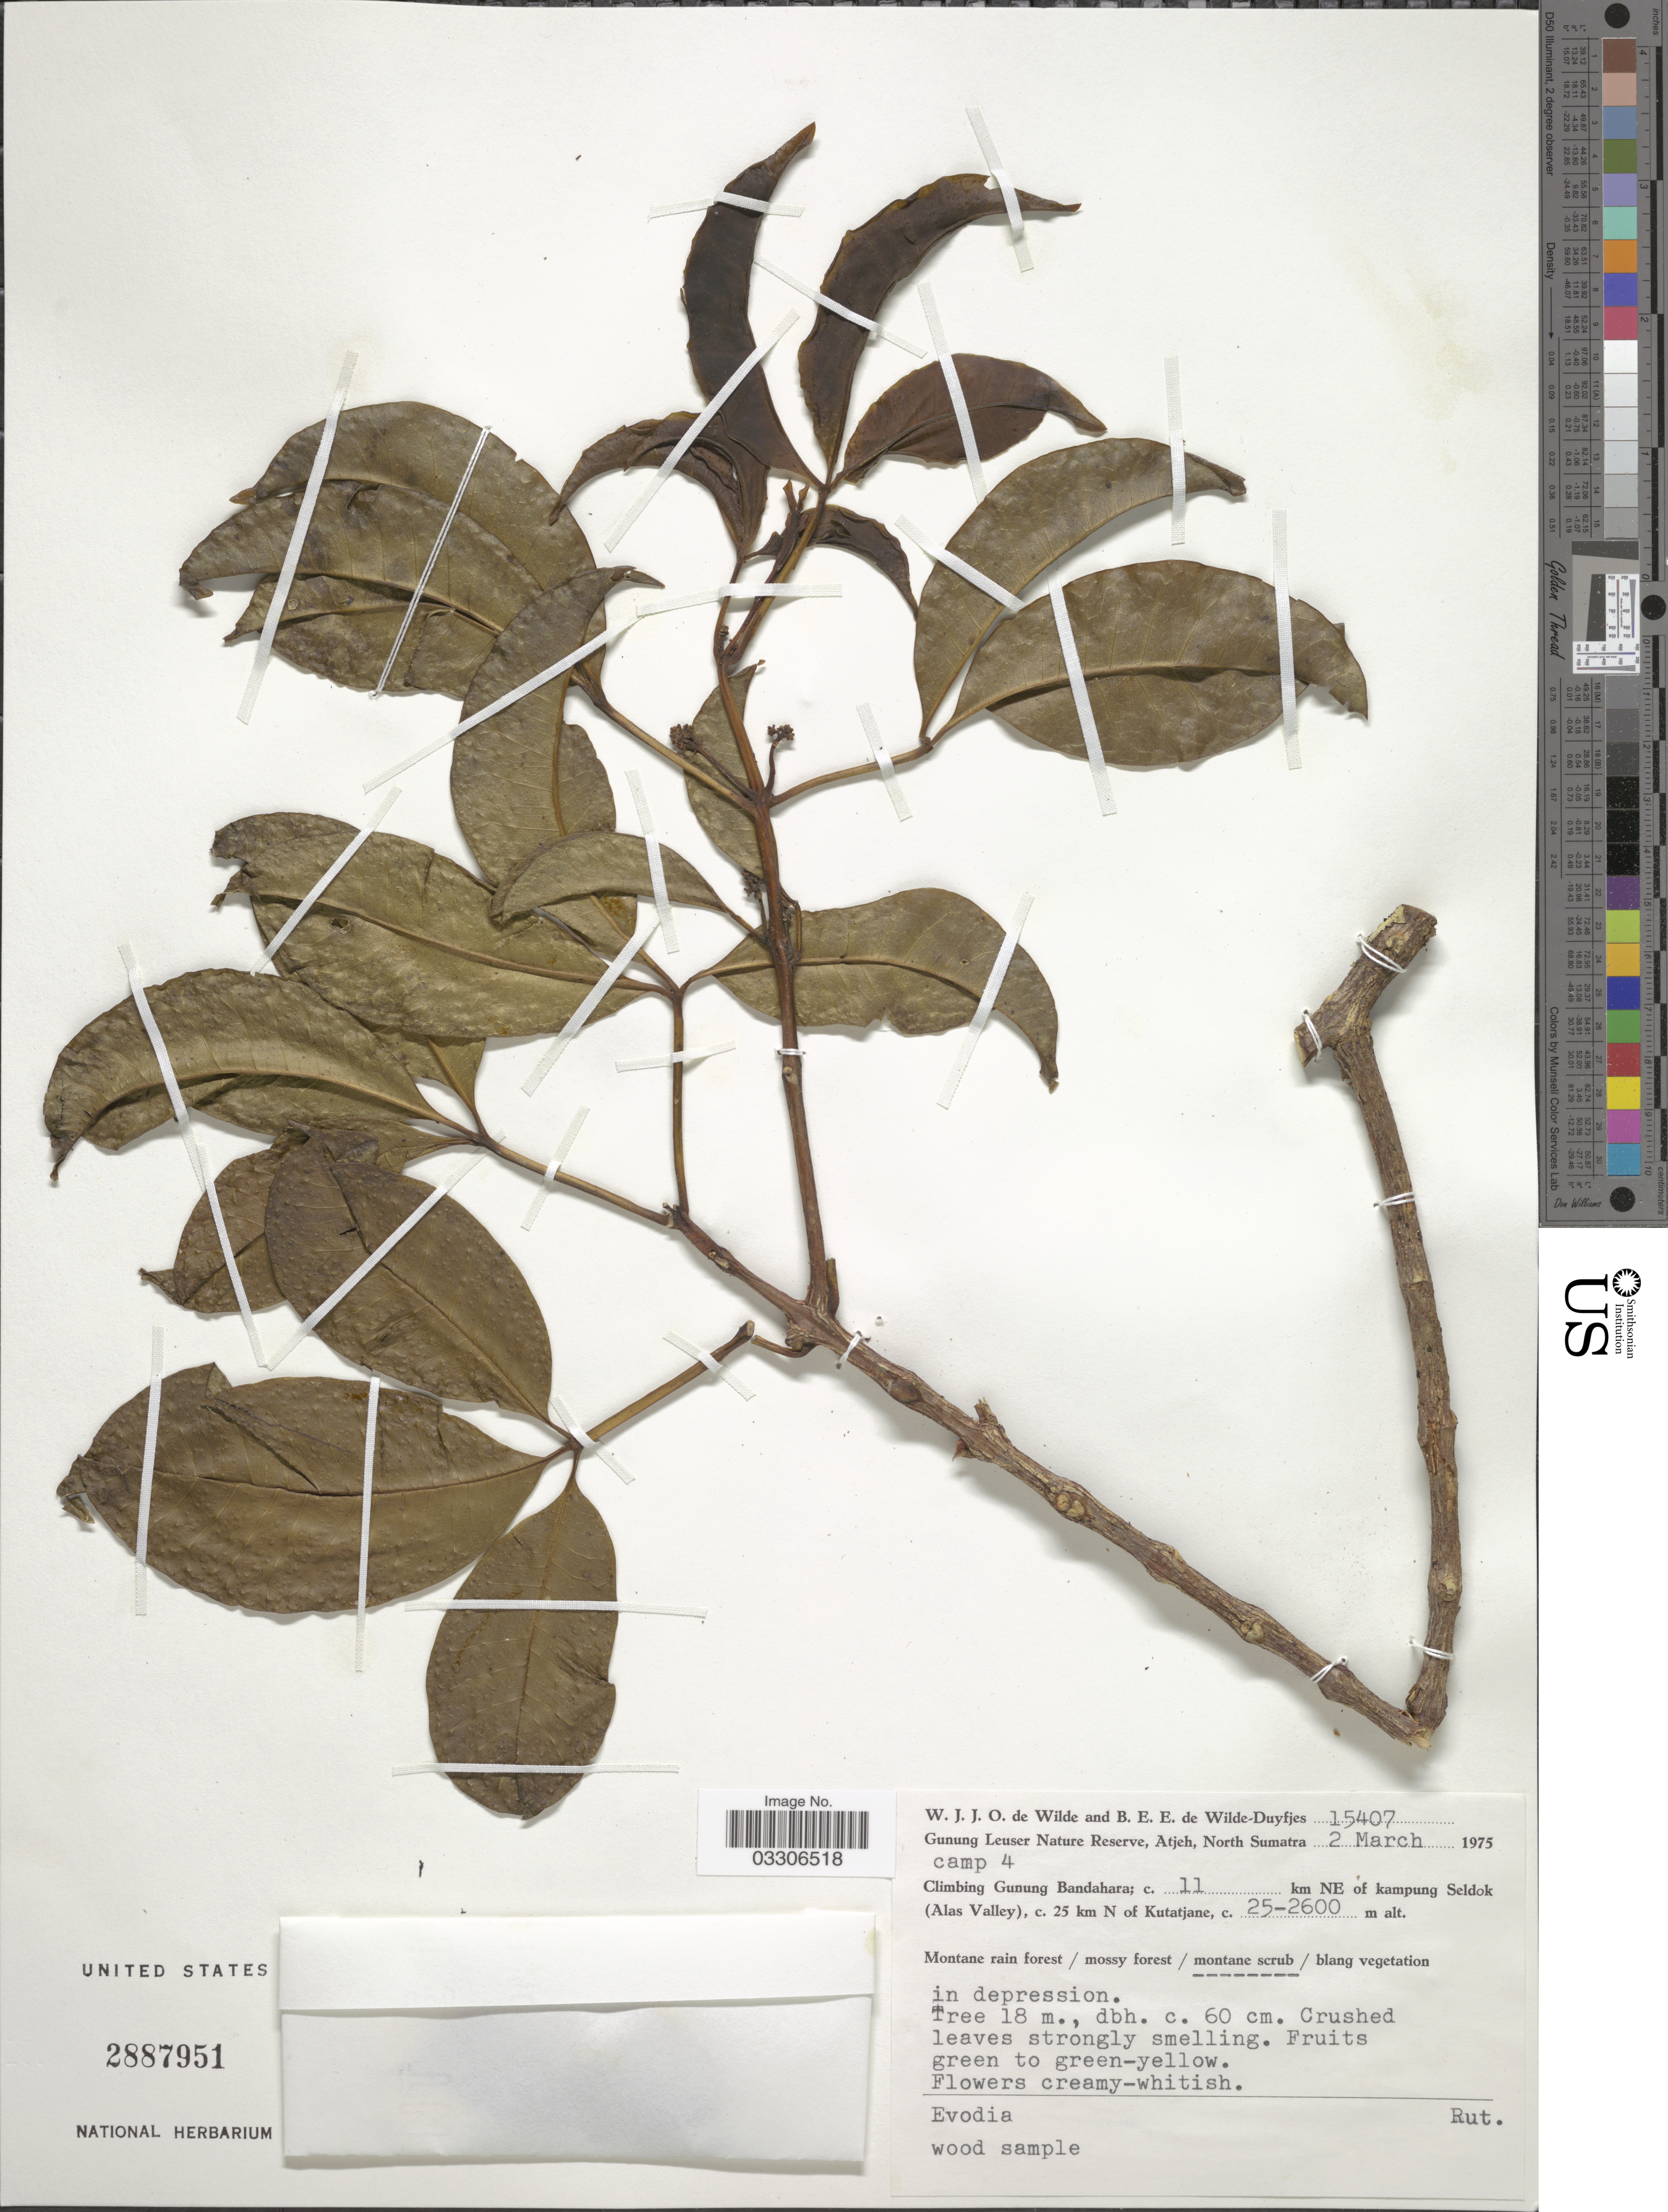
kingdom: Plantae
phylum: Tracheophyta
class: Magnoliopsida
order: Sapindales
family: Rutaceae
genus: Melicope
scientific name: Melicope sp.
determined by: Strong, Mark T., (BOT), Smithsonian Institution - National Museum of Natural History (UNITED STATES)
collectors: W. J. de Wilde & B. E. de Wilde-Duyfjes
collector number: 15407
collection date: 1975-03-02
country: Indonesia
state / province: Sumatra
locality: Gunung Leuser Nature Reserve, Atjeh, North Sumatra, camp 4. Climbing Gunung Bandahara; c. 11 km NE of kampung Seldok (Alas Valley), c. 25 km N of Kutatjane.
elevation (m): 2500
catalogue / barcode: US 2887951